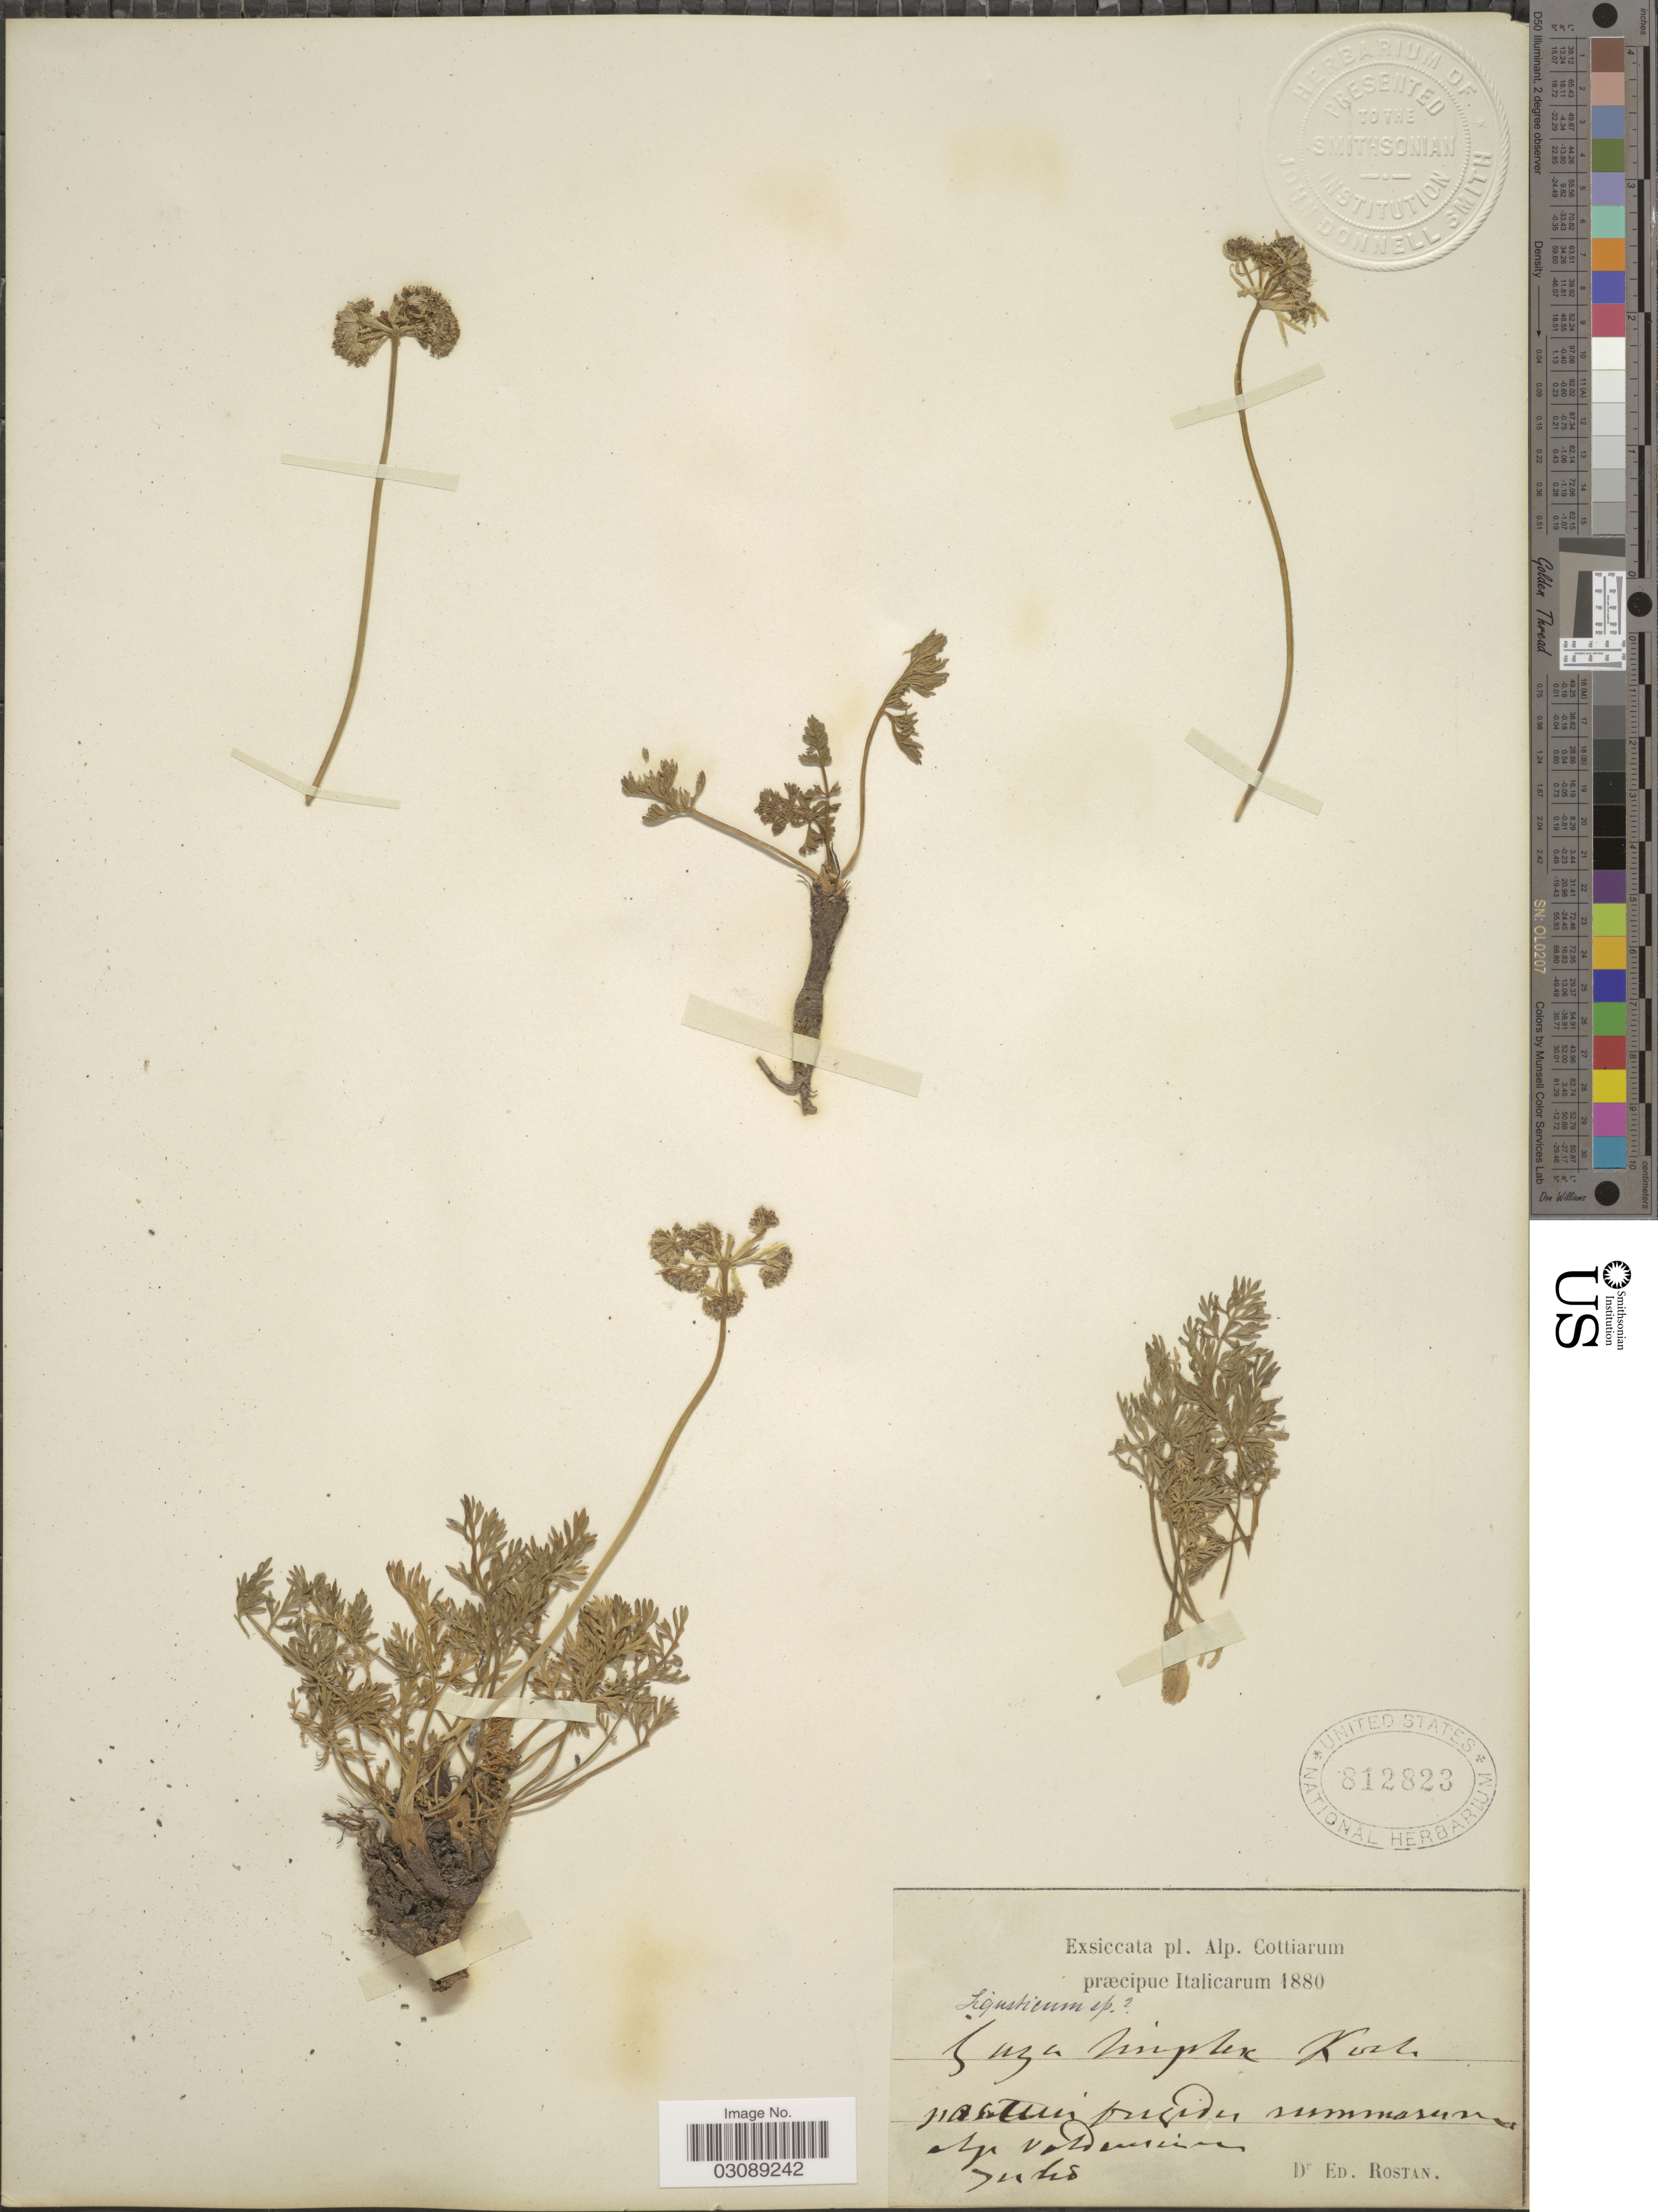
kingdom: Plantae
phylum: Tracheophyta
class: Magnoliopsida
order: Apiales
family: Apiaceae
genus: Ligusticum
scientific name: Ligusticum mutellinoides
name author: (Crantz) Vill.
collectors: E. Rostan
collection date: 1880-07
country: Italy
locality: Alp. Cottiarum, præcipue Italicarum, X.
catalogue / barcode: US 812823